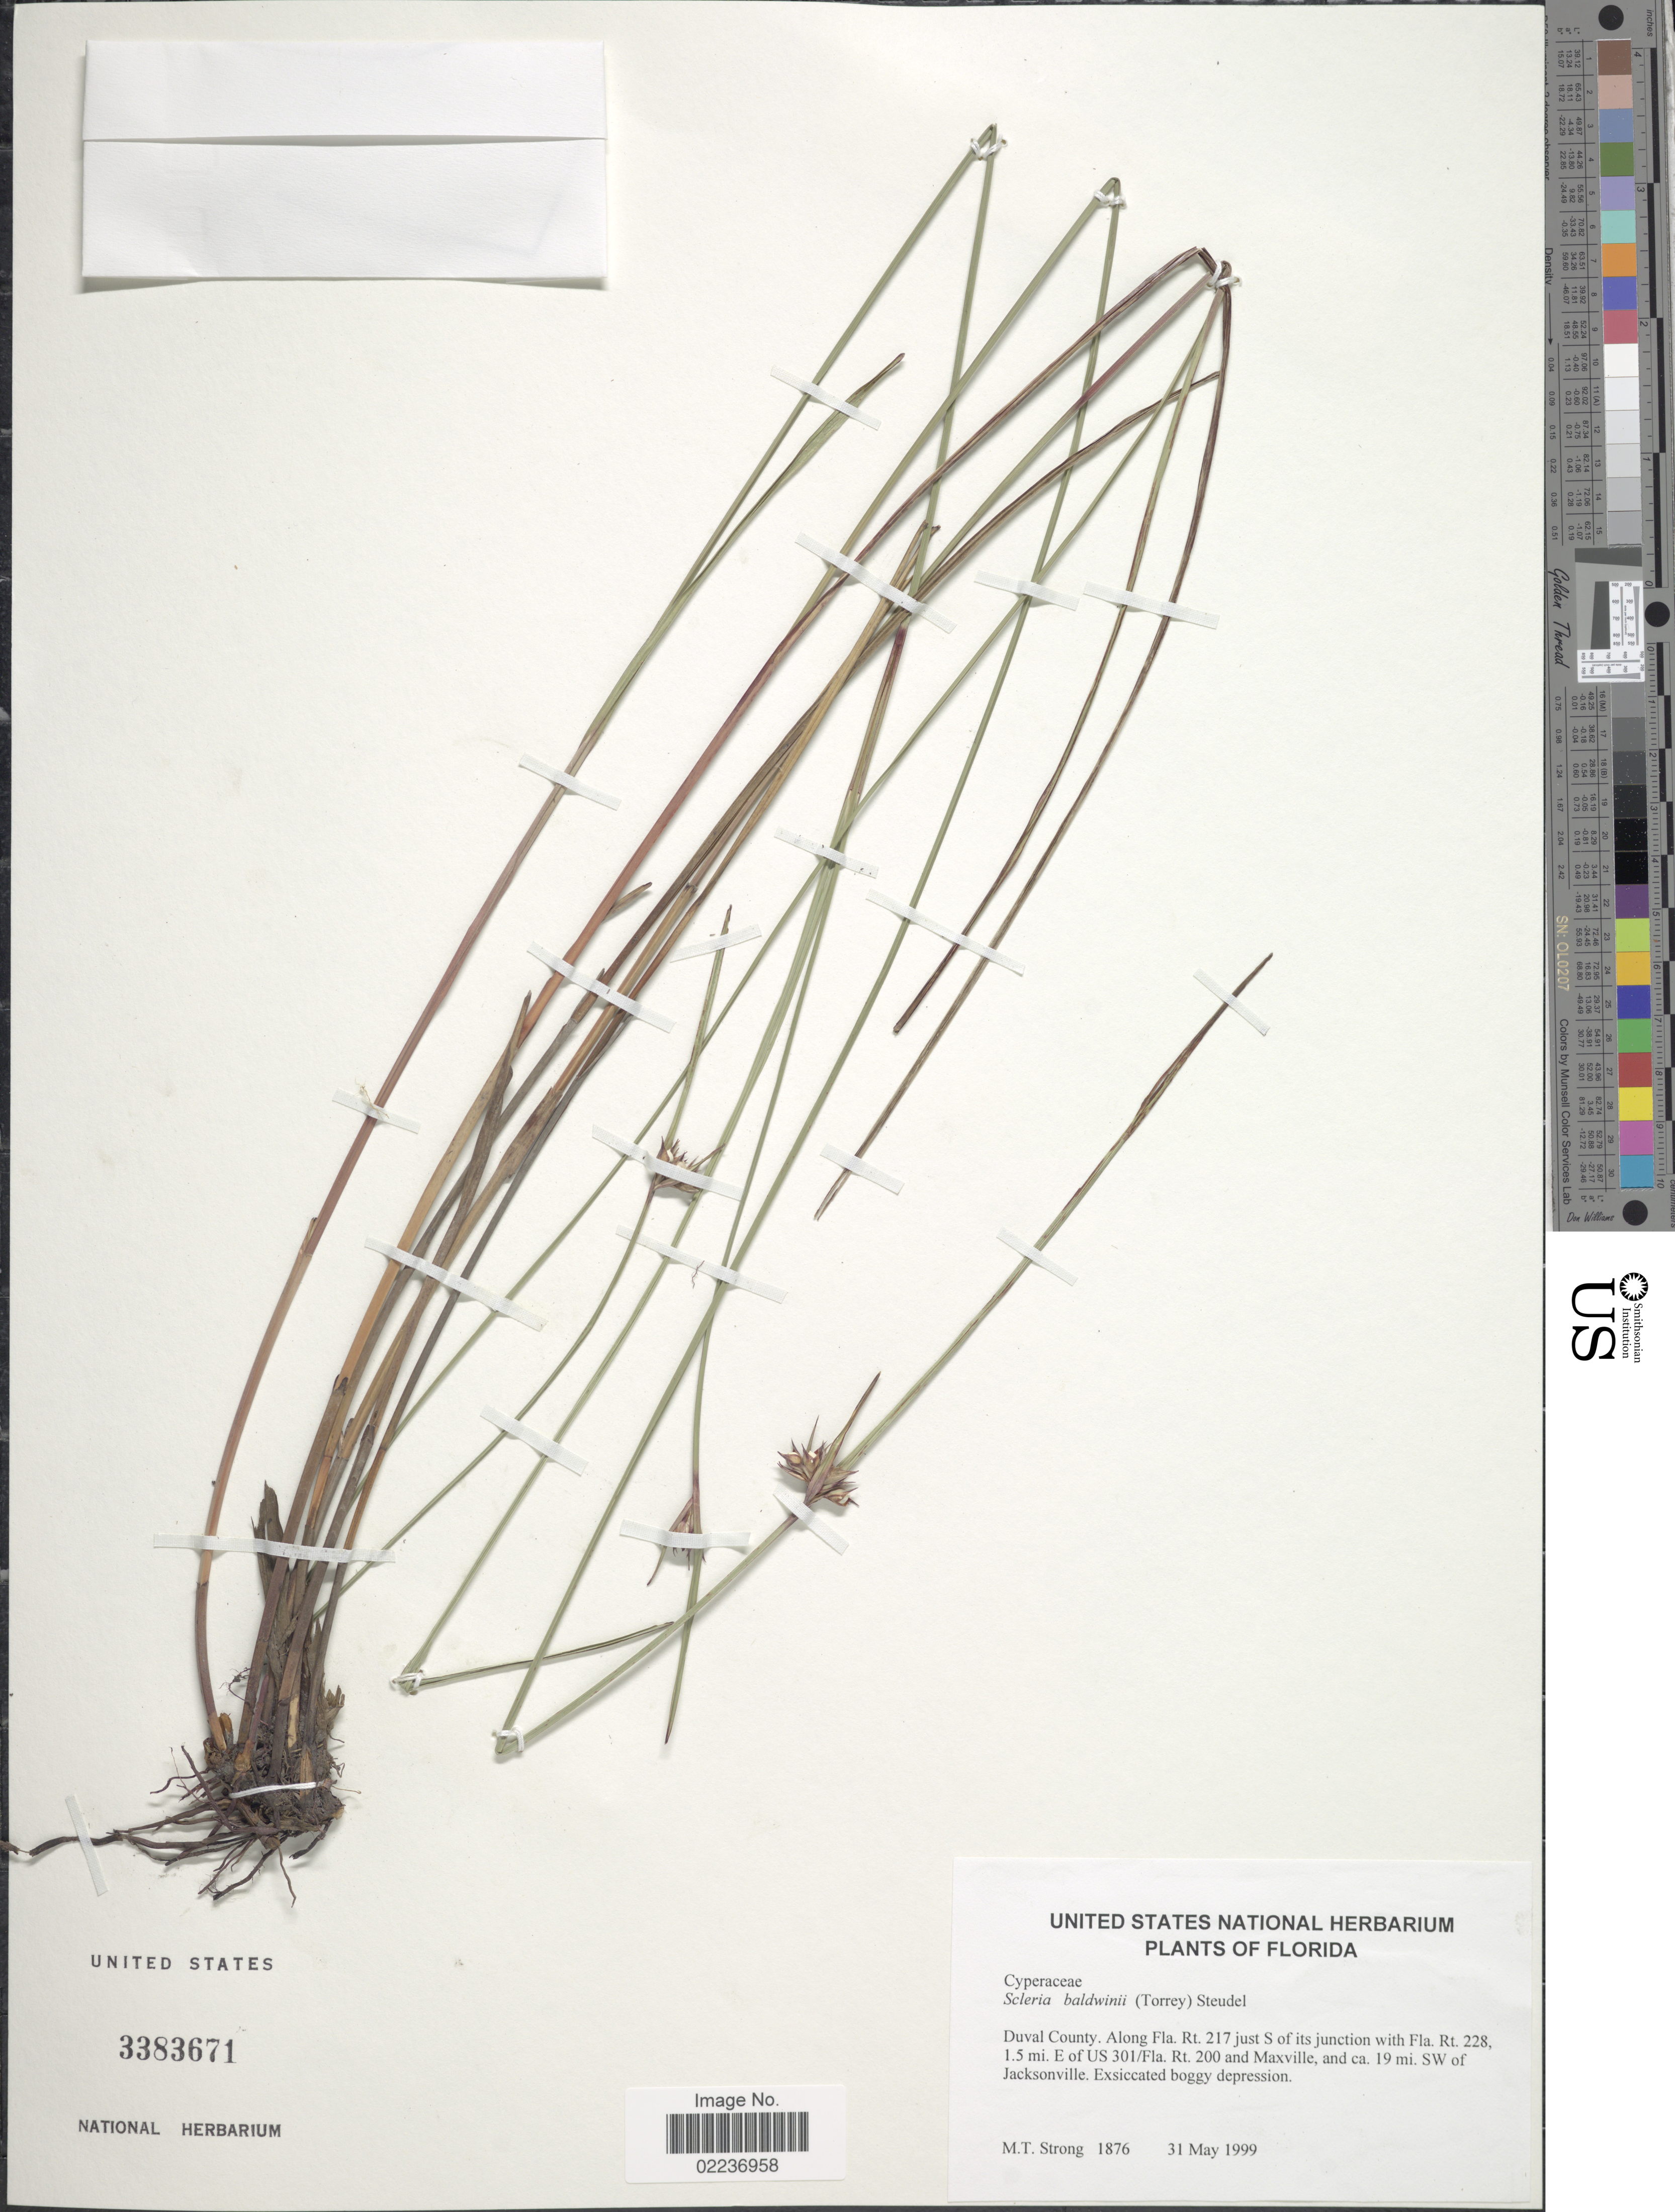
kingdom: Plantae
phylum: Tracheophyta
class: Liliopsida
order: Poales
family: Cyperaceae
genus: Scleria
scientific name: Scleria baldwinii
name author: (Torr.) Steud.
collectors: M. T. Strong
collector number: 1876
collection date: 1999-05-31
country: United States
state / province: Florida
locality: Duval County, along Fla. Rt. 217 just S of its junction with Fla. Rt. 228, 1.5 mi. E of US 301/Fla. Rt. 200 and Maxville, and ca. 19 mi. SW of Jacksonville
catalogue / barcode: US 3383671